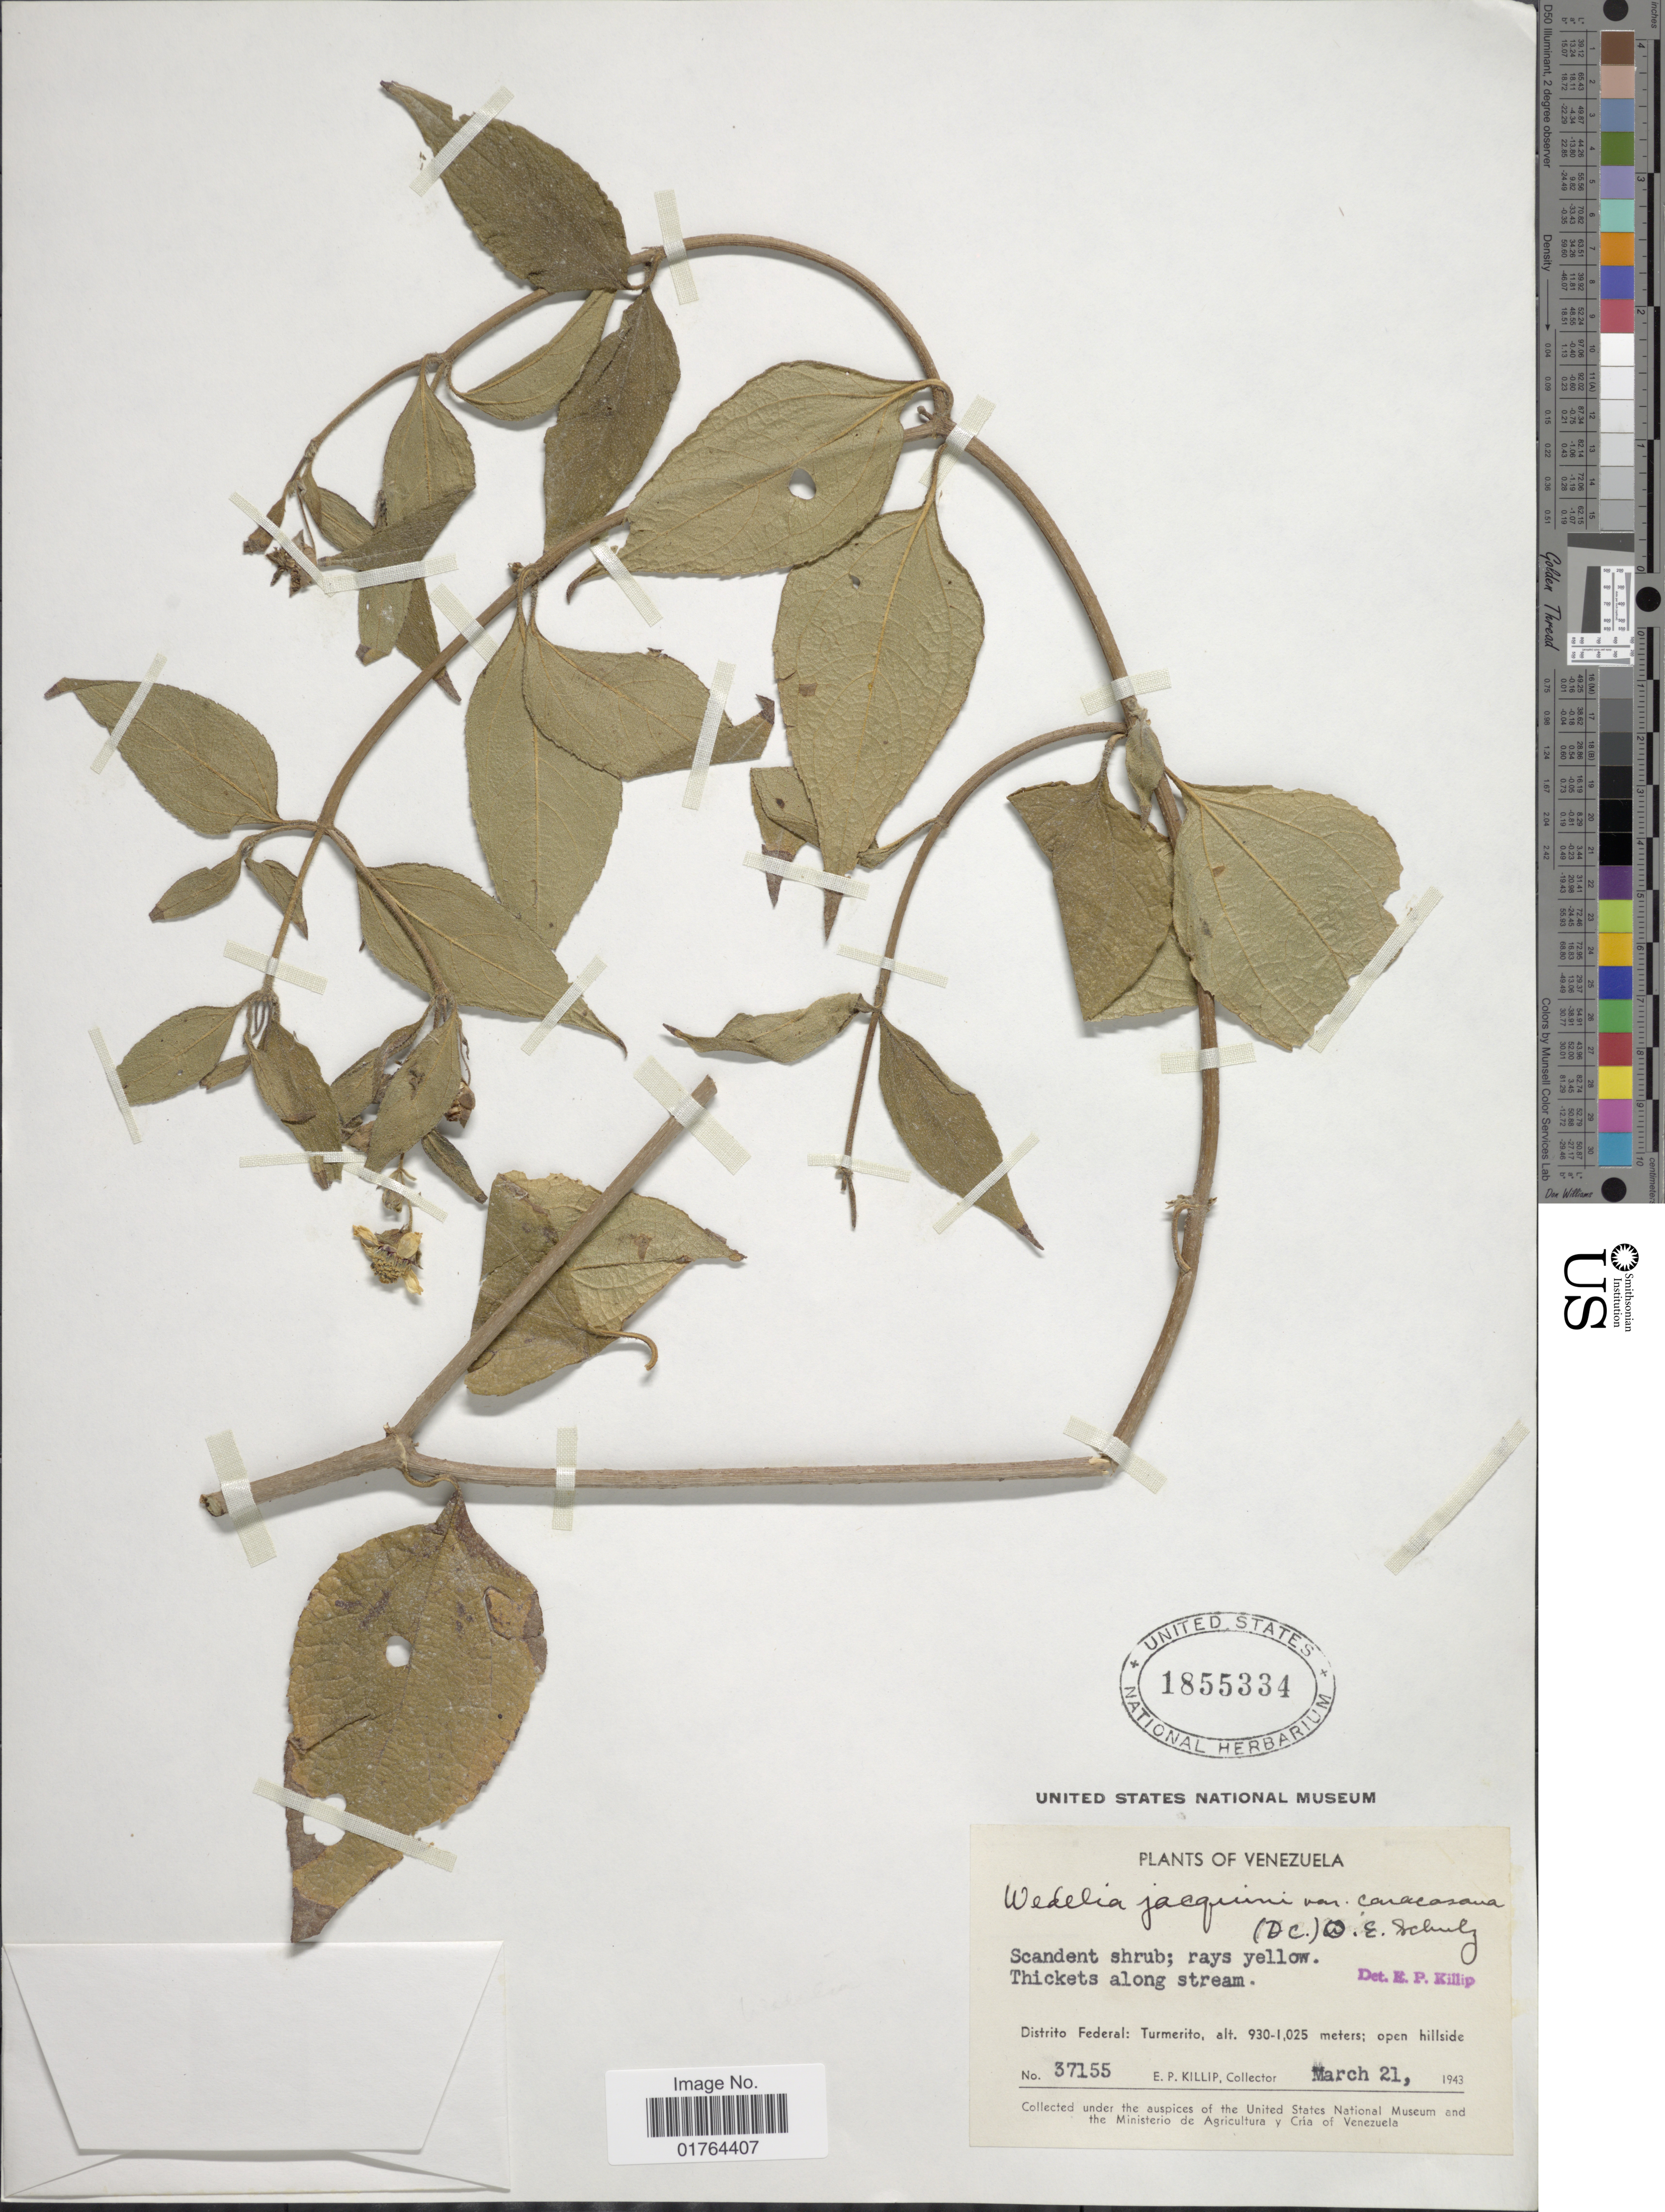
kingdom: Plantae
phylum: Tracheophyta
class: Magnoliopsida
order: Asterales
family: Asteraceae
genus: Wedelia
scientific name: Wedelia calycina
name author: Rich.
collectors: E. P. Killip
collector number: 37155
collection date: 1943-03-21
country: Venezuela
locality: Distrito Federal, Turmerito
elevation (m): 930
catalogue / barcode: US 1855334